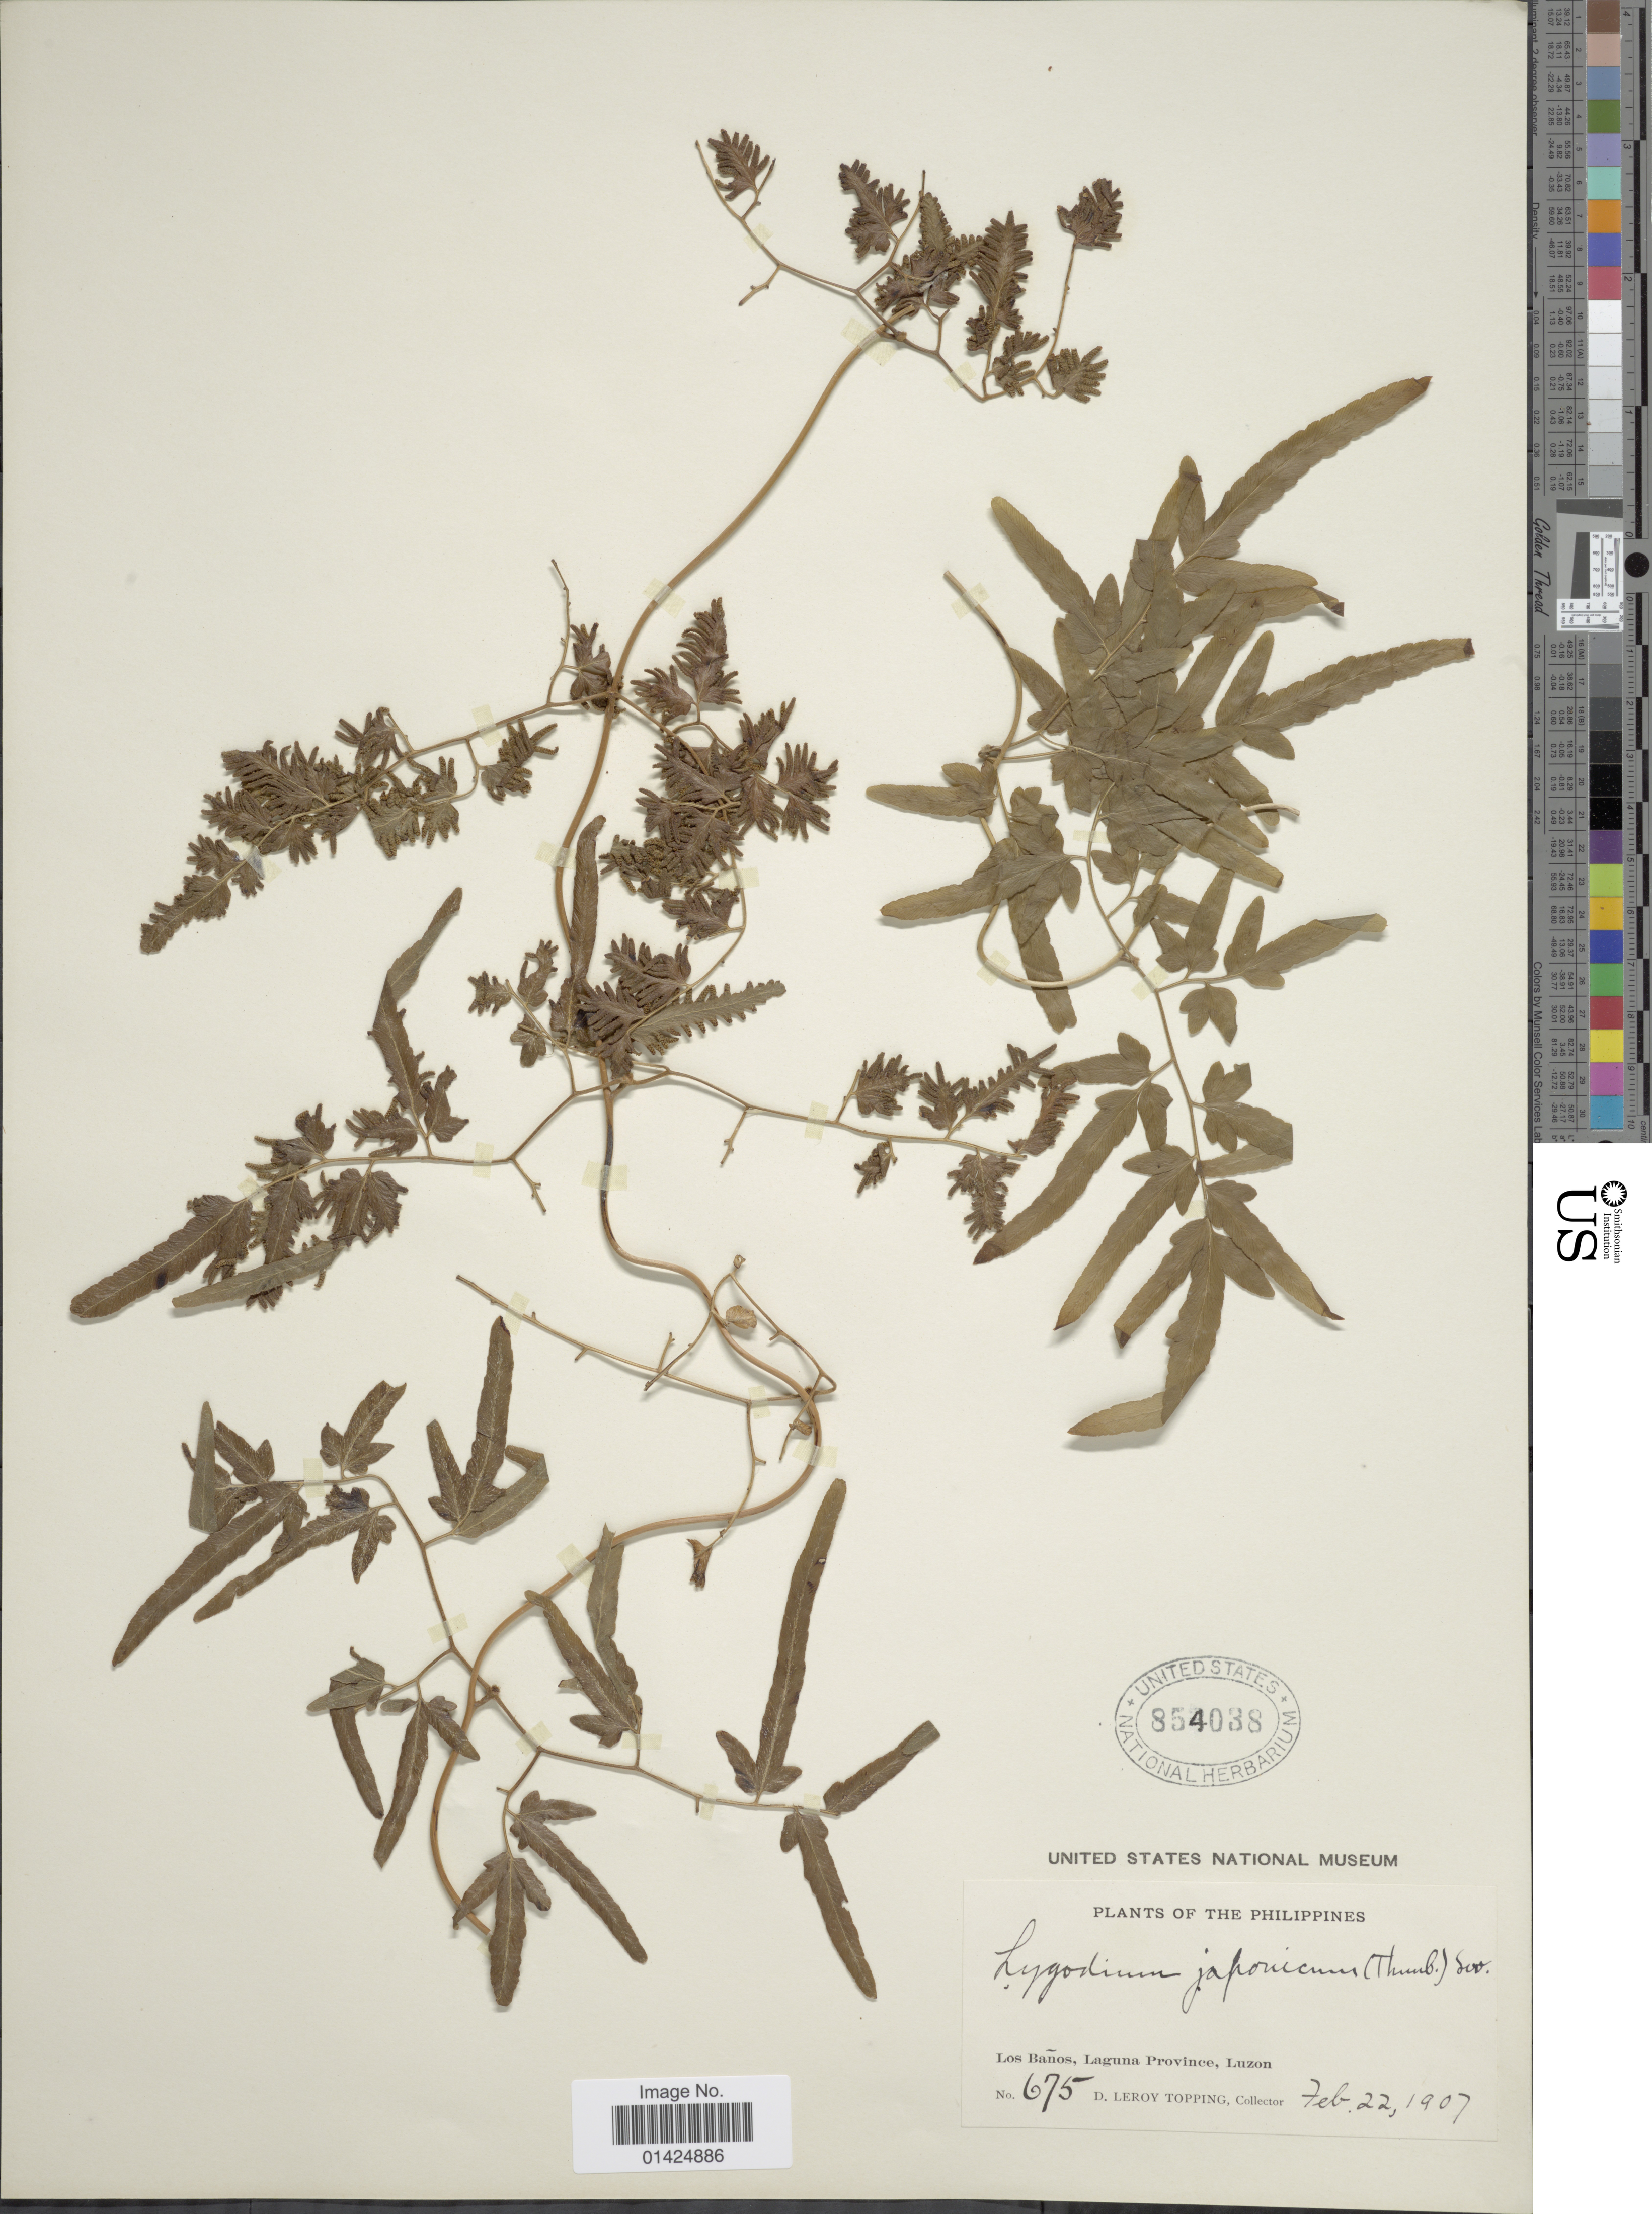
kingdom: Plantae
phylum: Tracheophyta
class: Polypodiopsida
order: Schizaeales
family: Lygodiaceae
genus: Lygodium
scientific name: Lygodium japonicum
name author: (Thunb.) Sw.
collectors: D. L. Topping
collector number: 675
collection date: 1907-02-22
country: Philippines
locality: Los Baños, Laguna Province, Luzon.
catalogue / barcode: US 854038